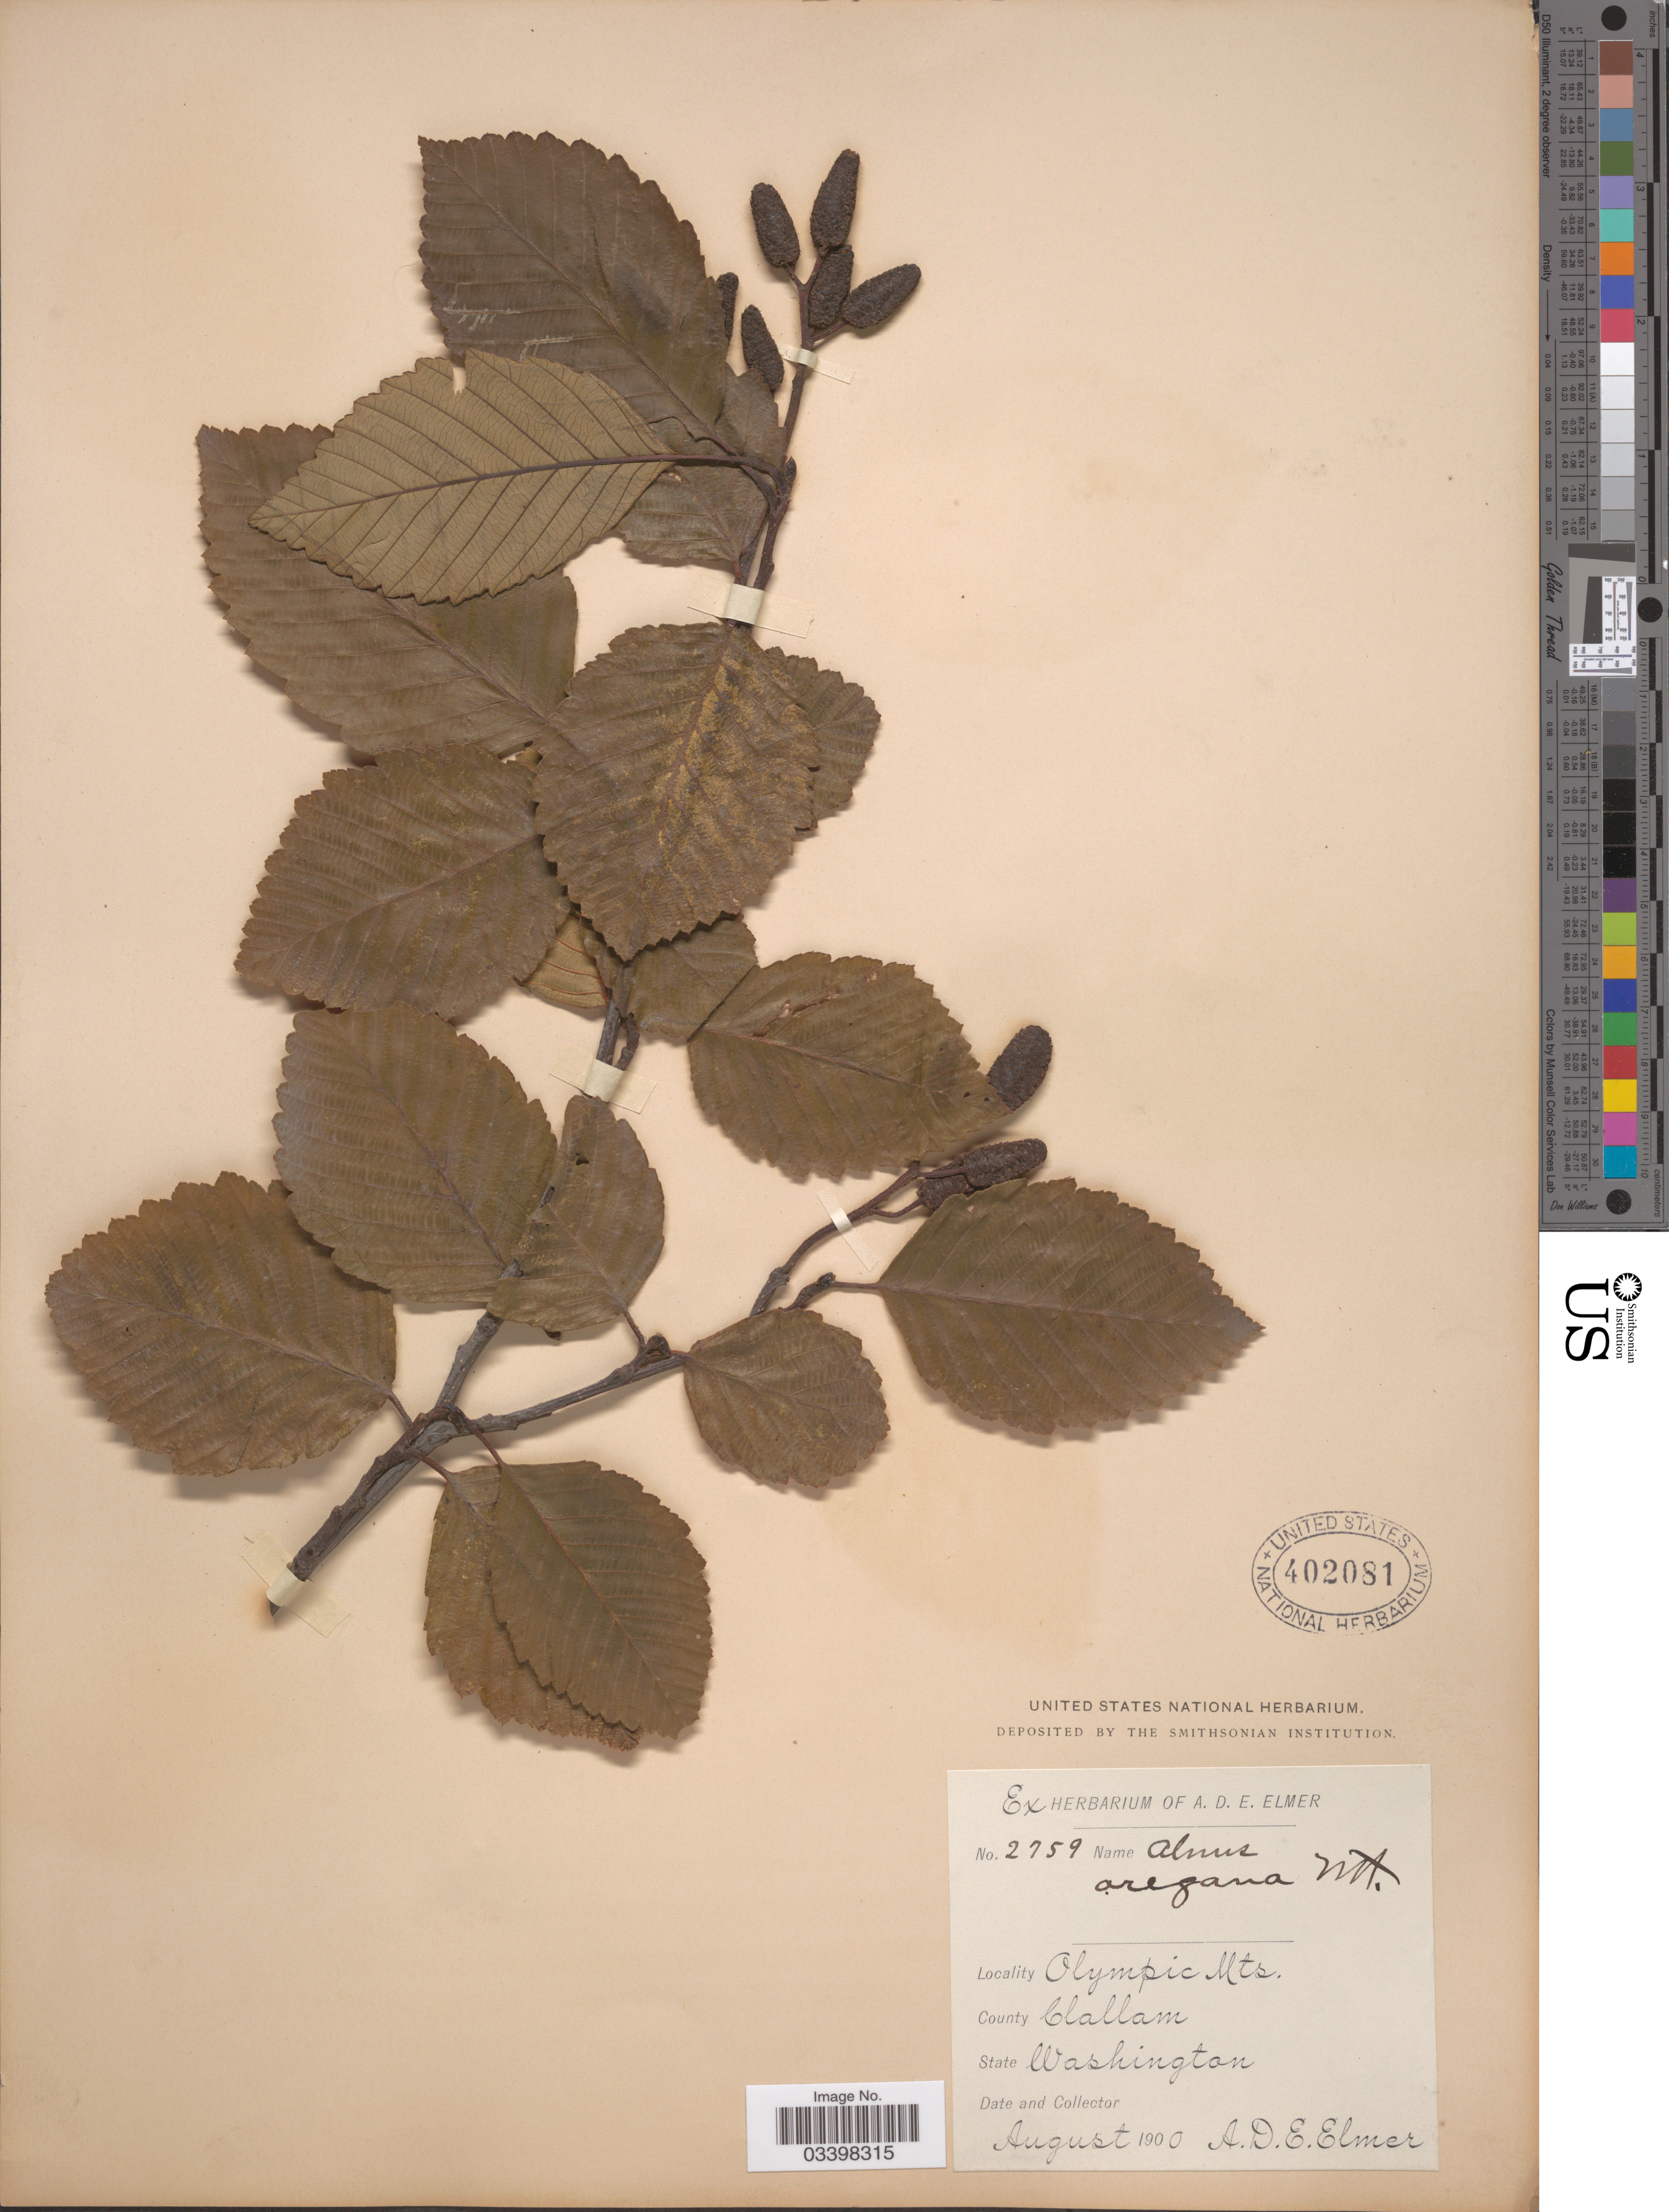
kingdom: Plantae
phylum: Tracheophyta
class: Magnoliopsida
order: Fagales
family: Betulaceae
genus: Alnus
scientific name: Alnus rubra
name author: Bong.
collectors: A. D. E. Elmer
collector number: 2759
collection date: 1900-08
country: United States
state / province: Washington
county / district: Clallam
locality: Olympic Mts. County Clallam.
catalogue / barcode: US 402081